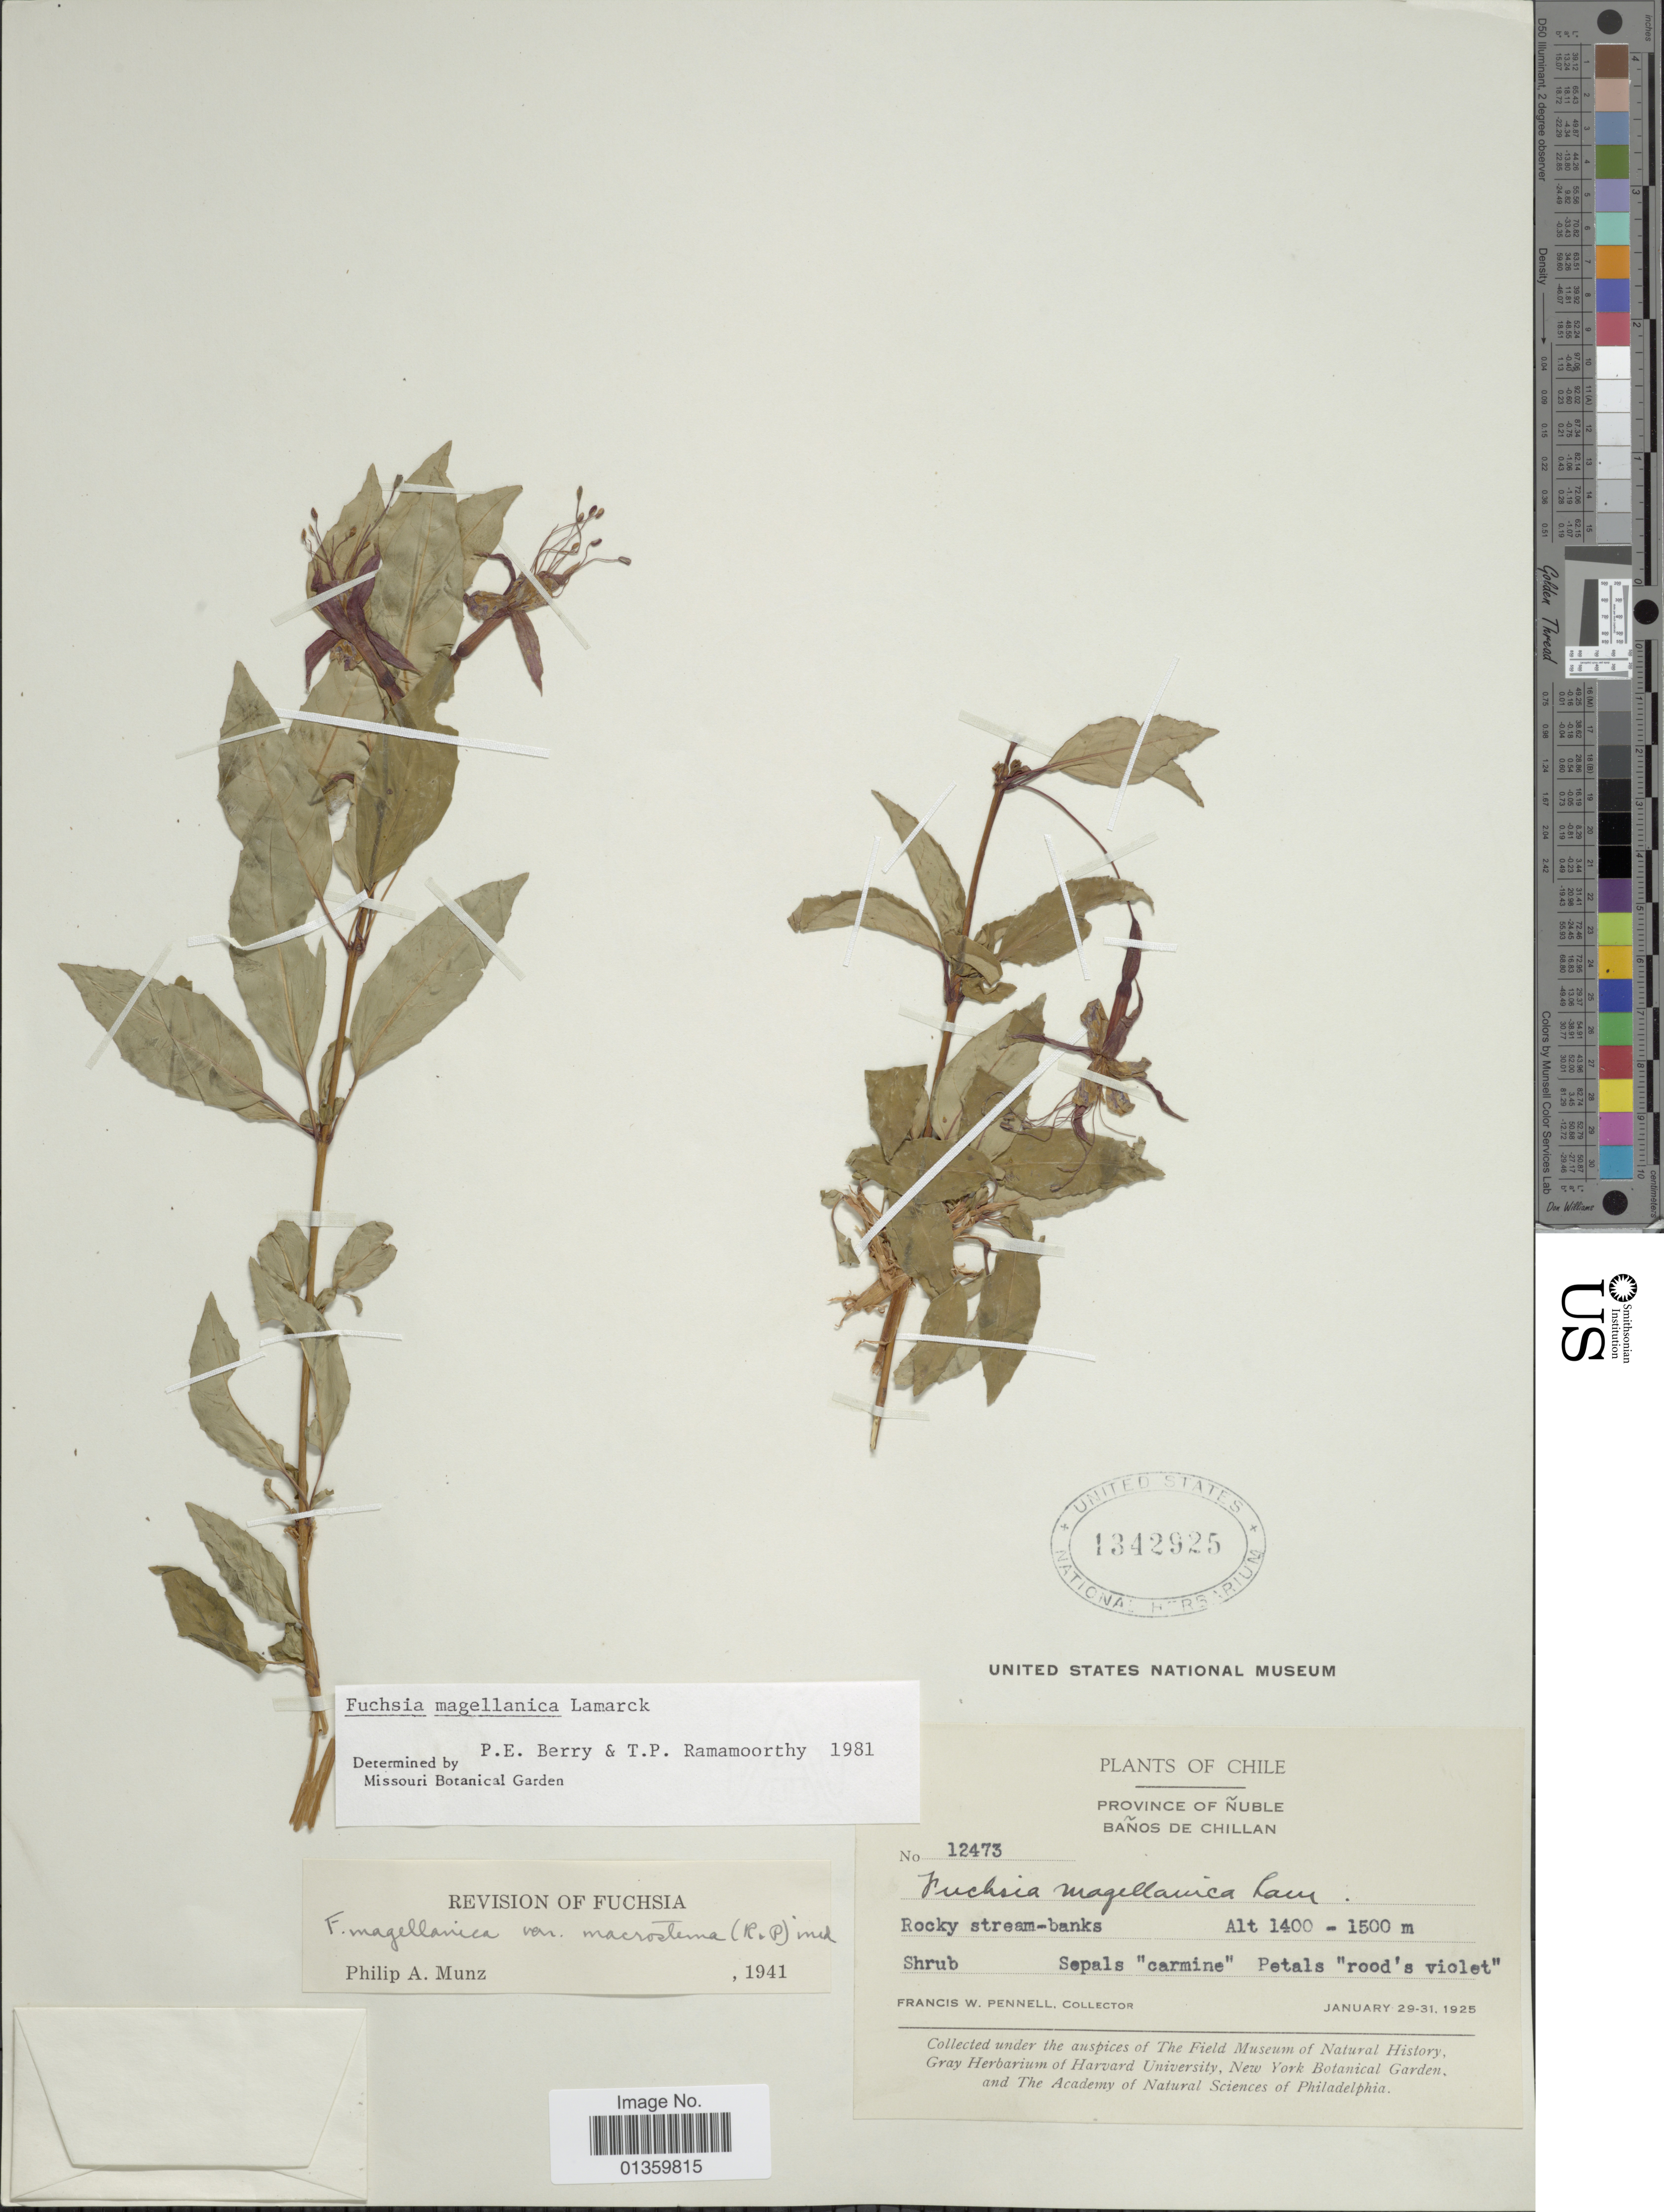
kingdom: Plantae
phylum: Tracheophyta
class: Magnoliopsida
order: Myrtales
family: Onagraceae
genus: Fuchsia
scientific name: Fuchsia magellanica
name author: Lam.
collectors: F. W. Pennell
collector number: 12473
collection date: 1925-01-29/1925-01-31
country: Chile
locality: Province of ñuble, Baños de Chillan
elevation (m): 1400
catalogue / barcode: US 1342925